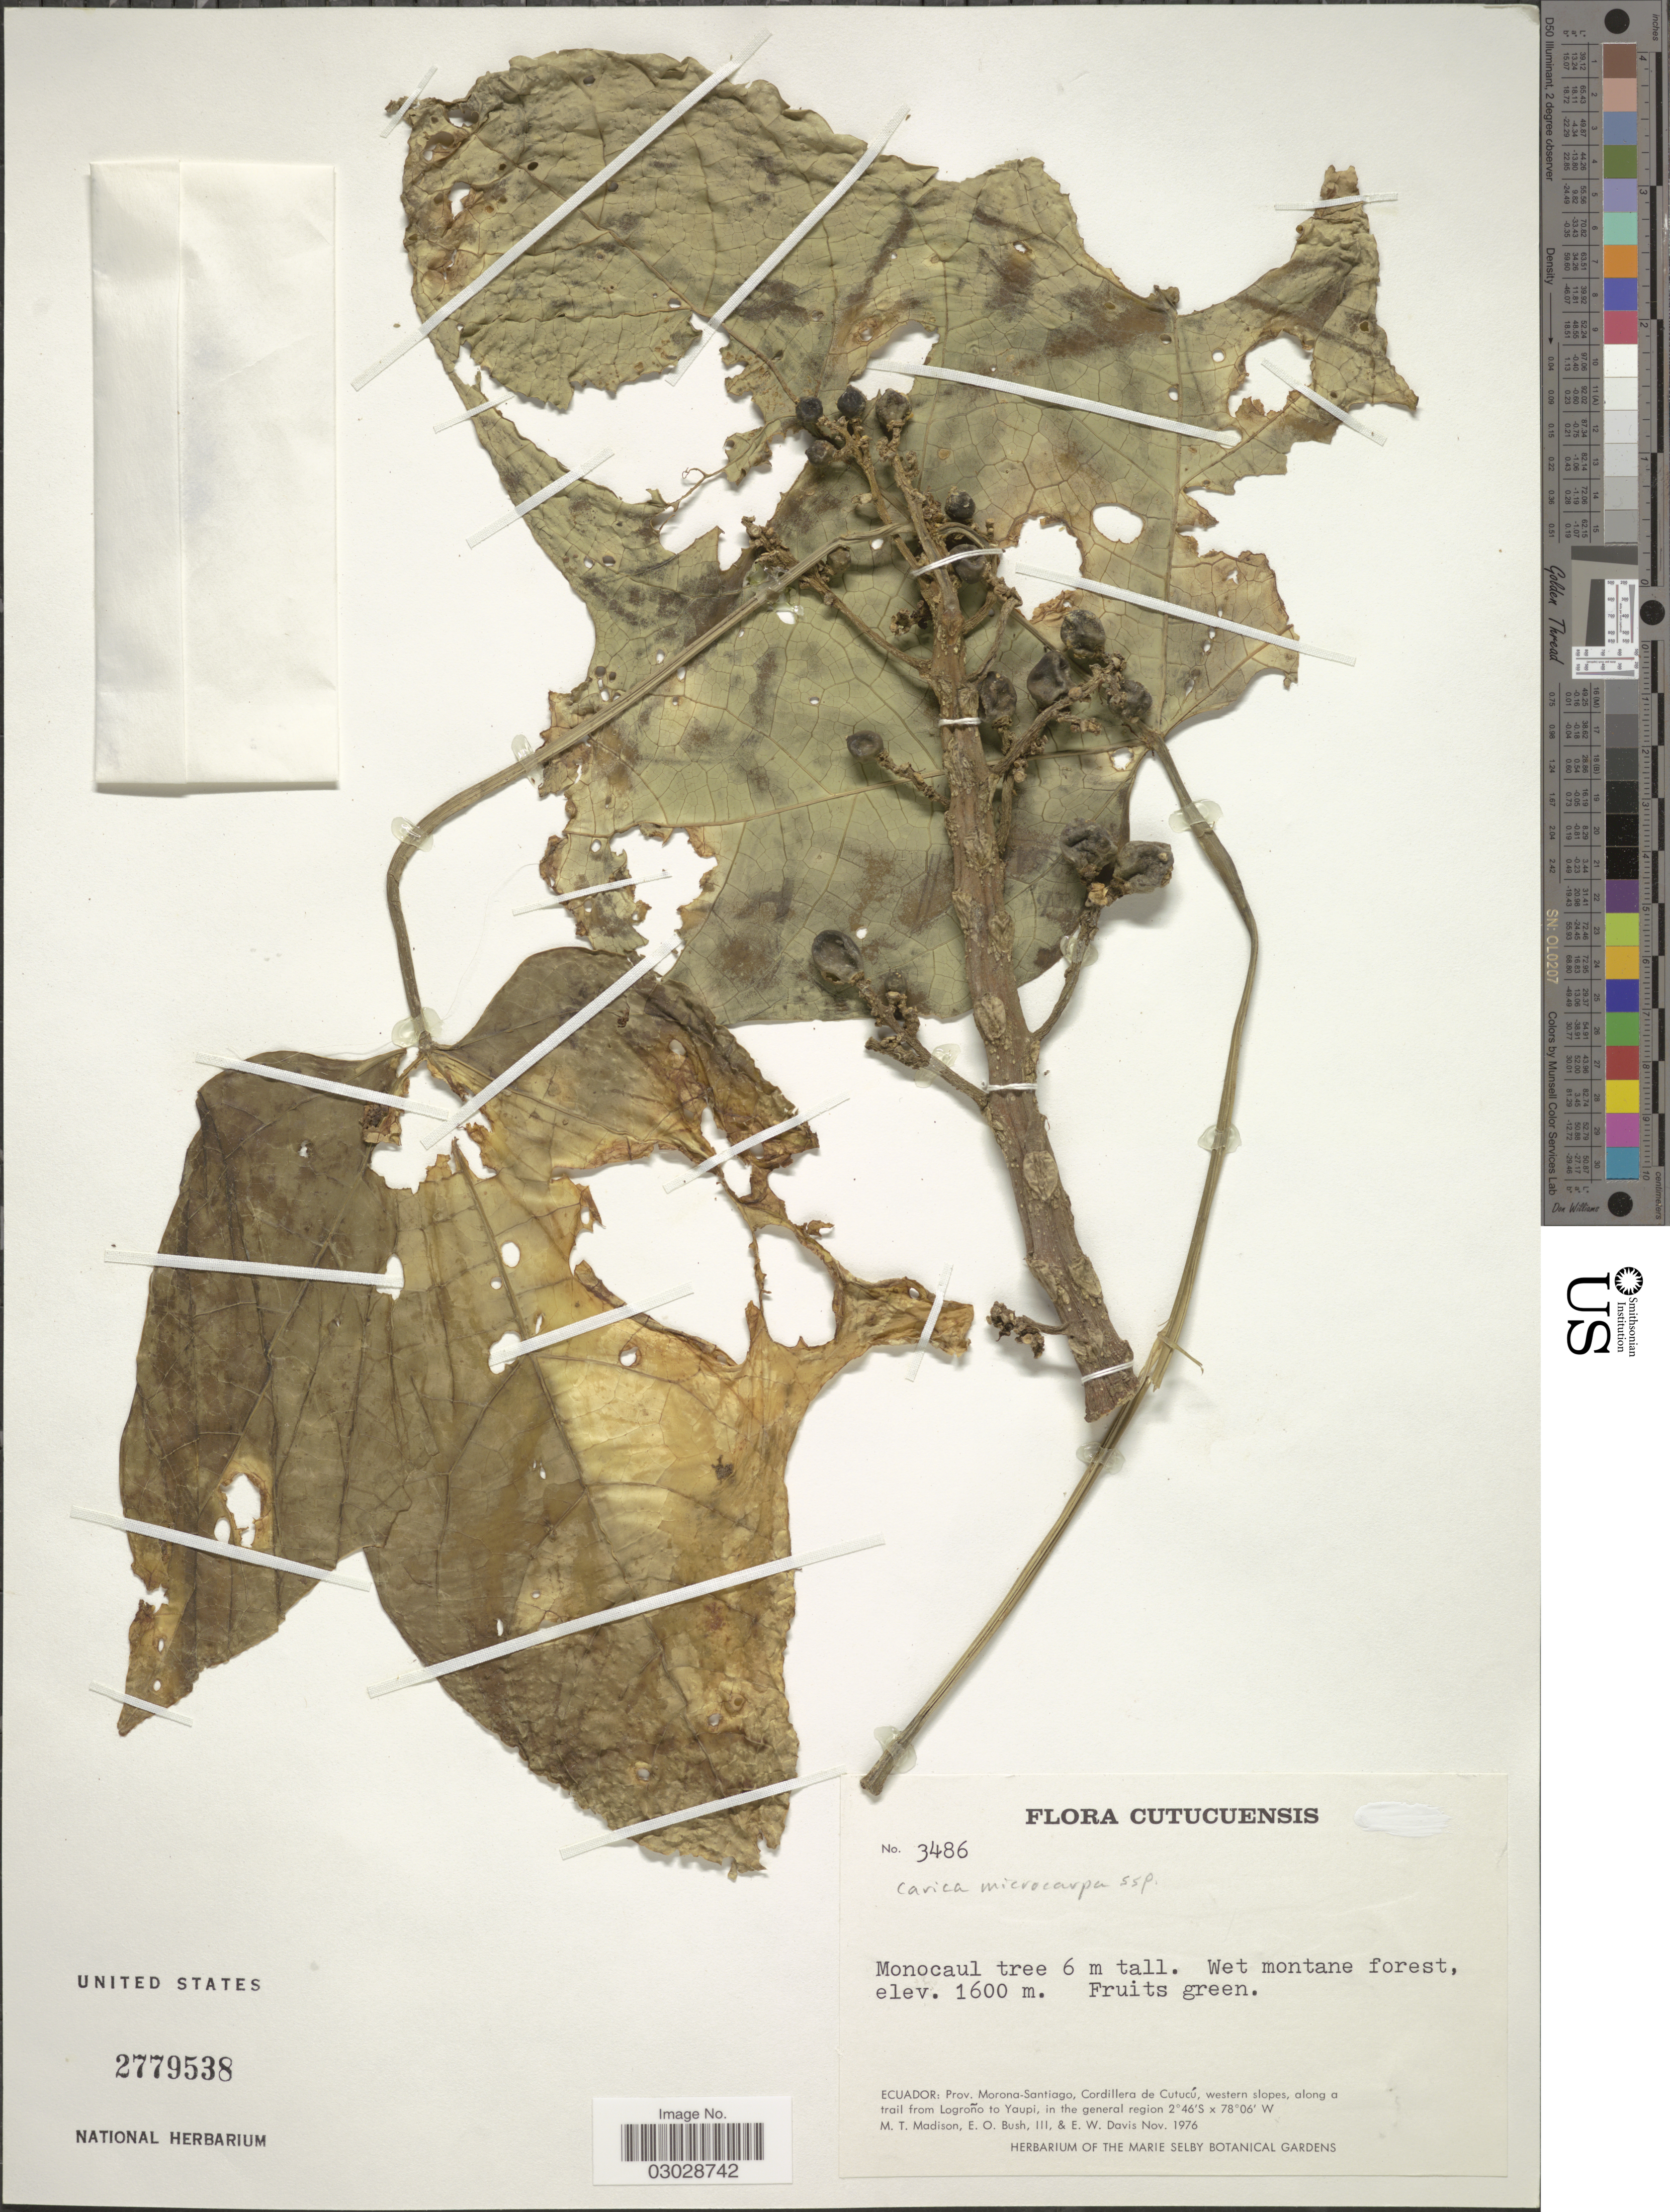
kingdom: Plantae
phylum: Tracheophyta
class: Magnoliopsida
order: Brassicales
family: Caricaceae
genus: Carica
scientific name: Carica sp.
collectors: M. T. Madison, E. O. Bush & E. W. Davis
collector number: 3486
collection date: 1976-11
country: Ecuador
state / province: Morona-Santiago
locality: Cordillera de Cutucú, western slopes, along a trail from Logroño to Yaupi, in the general region.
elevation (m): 1600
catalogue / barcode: US 2779538